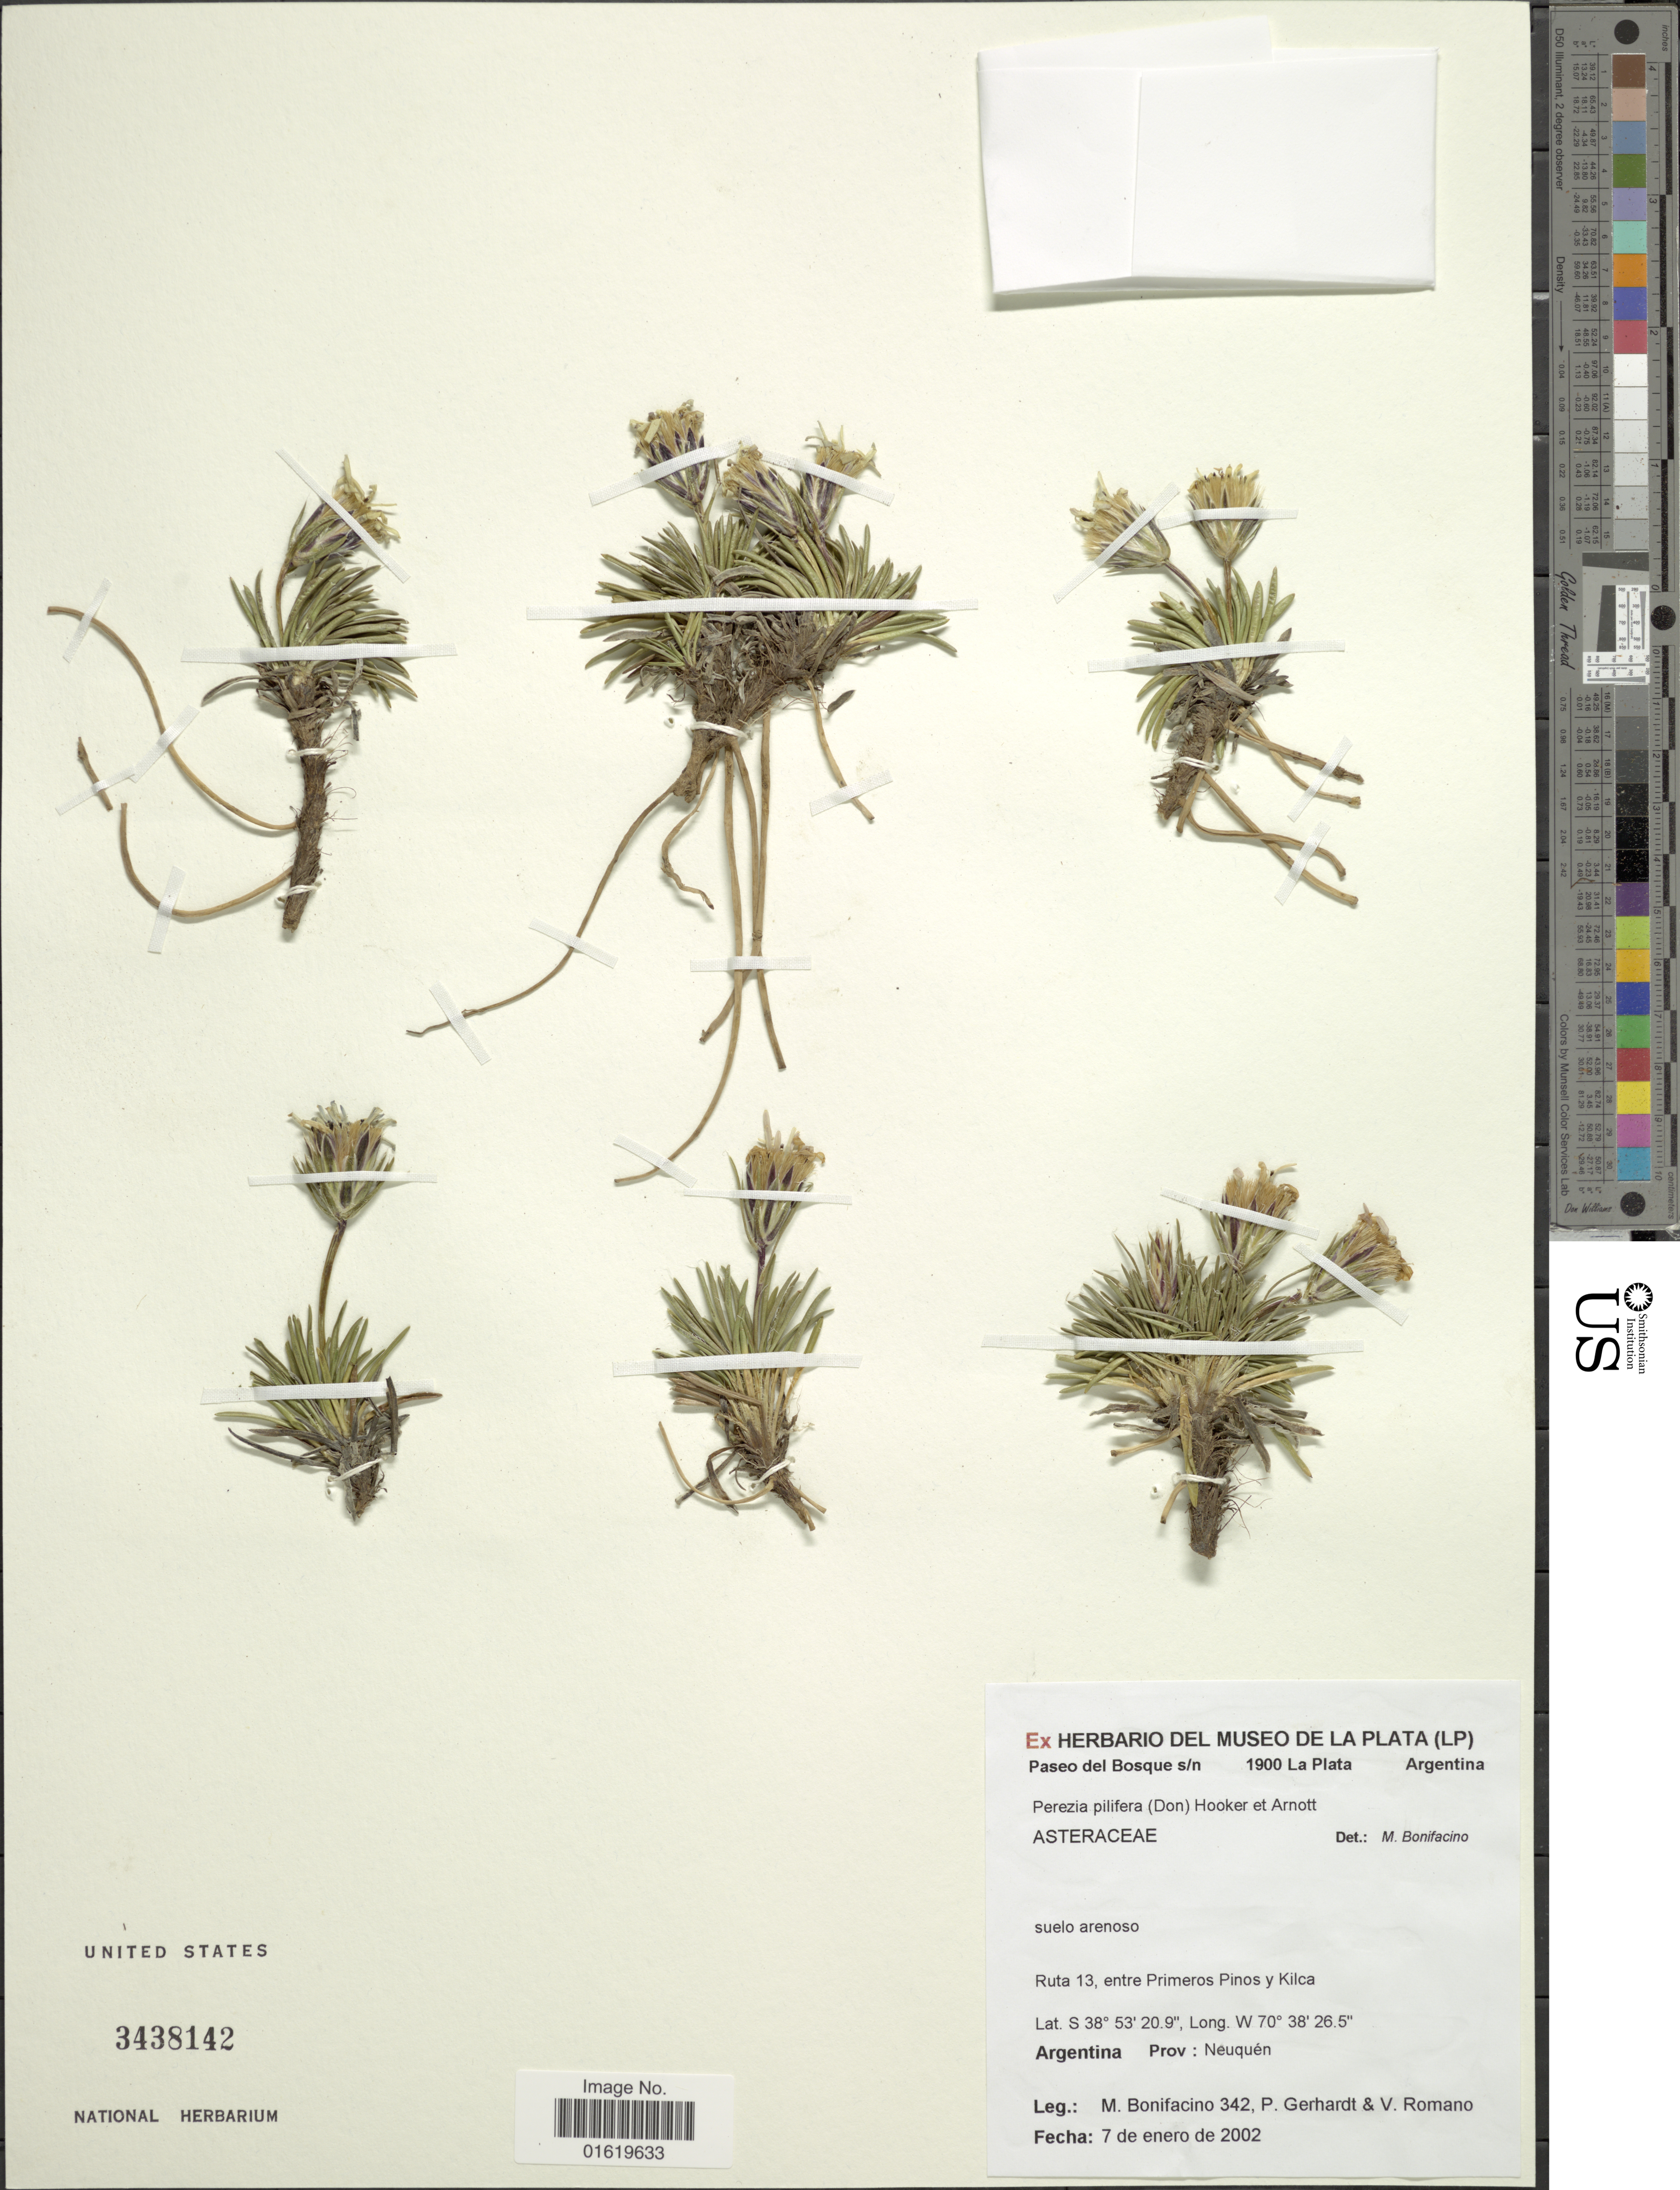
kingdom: Plantae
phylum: Tracheophyta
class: Magnoliopsida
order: Asterales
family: Asteraceae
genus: Perezia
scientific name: Perezia pilifera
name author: (D. Don) Hook. & Arn.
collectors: M. Bonifacino, P. Gerhardt & V. Romano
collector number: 0342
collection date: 2002-01-07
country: Argentina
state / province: Neuquen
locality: Ruta 13, entre Primeros Pinos y Kilca. Argentina. Prov: Neuquén.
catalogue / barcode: US 3438142